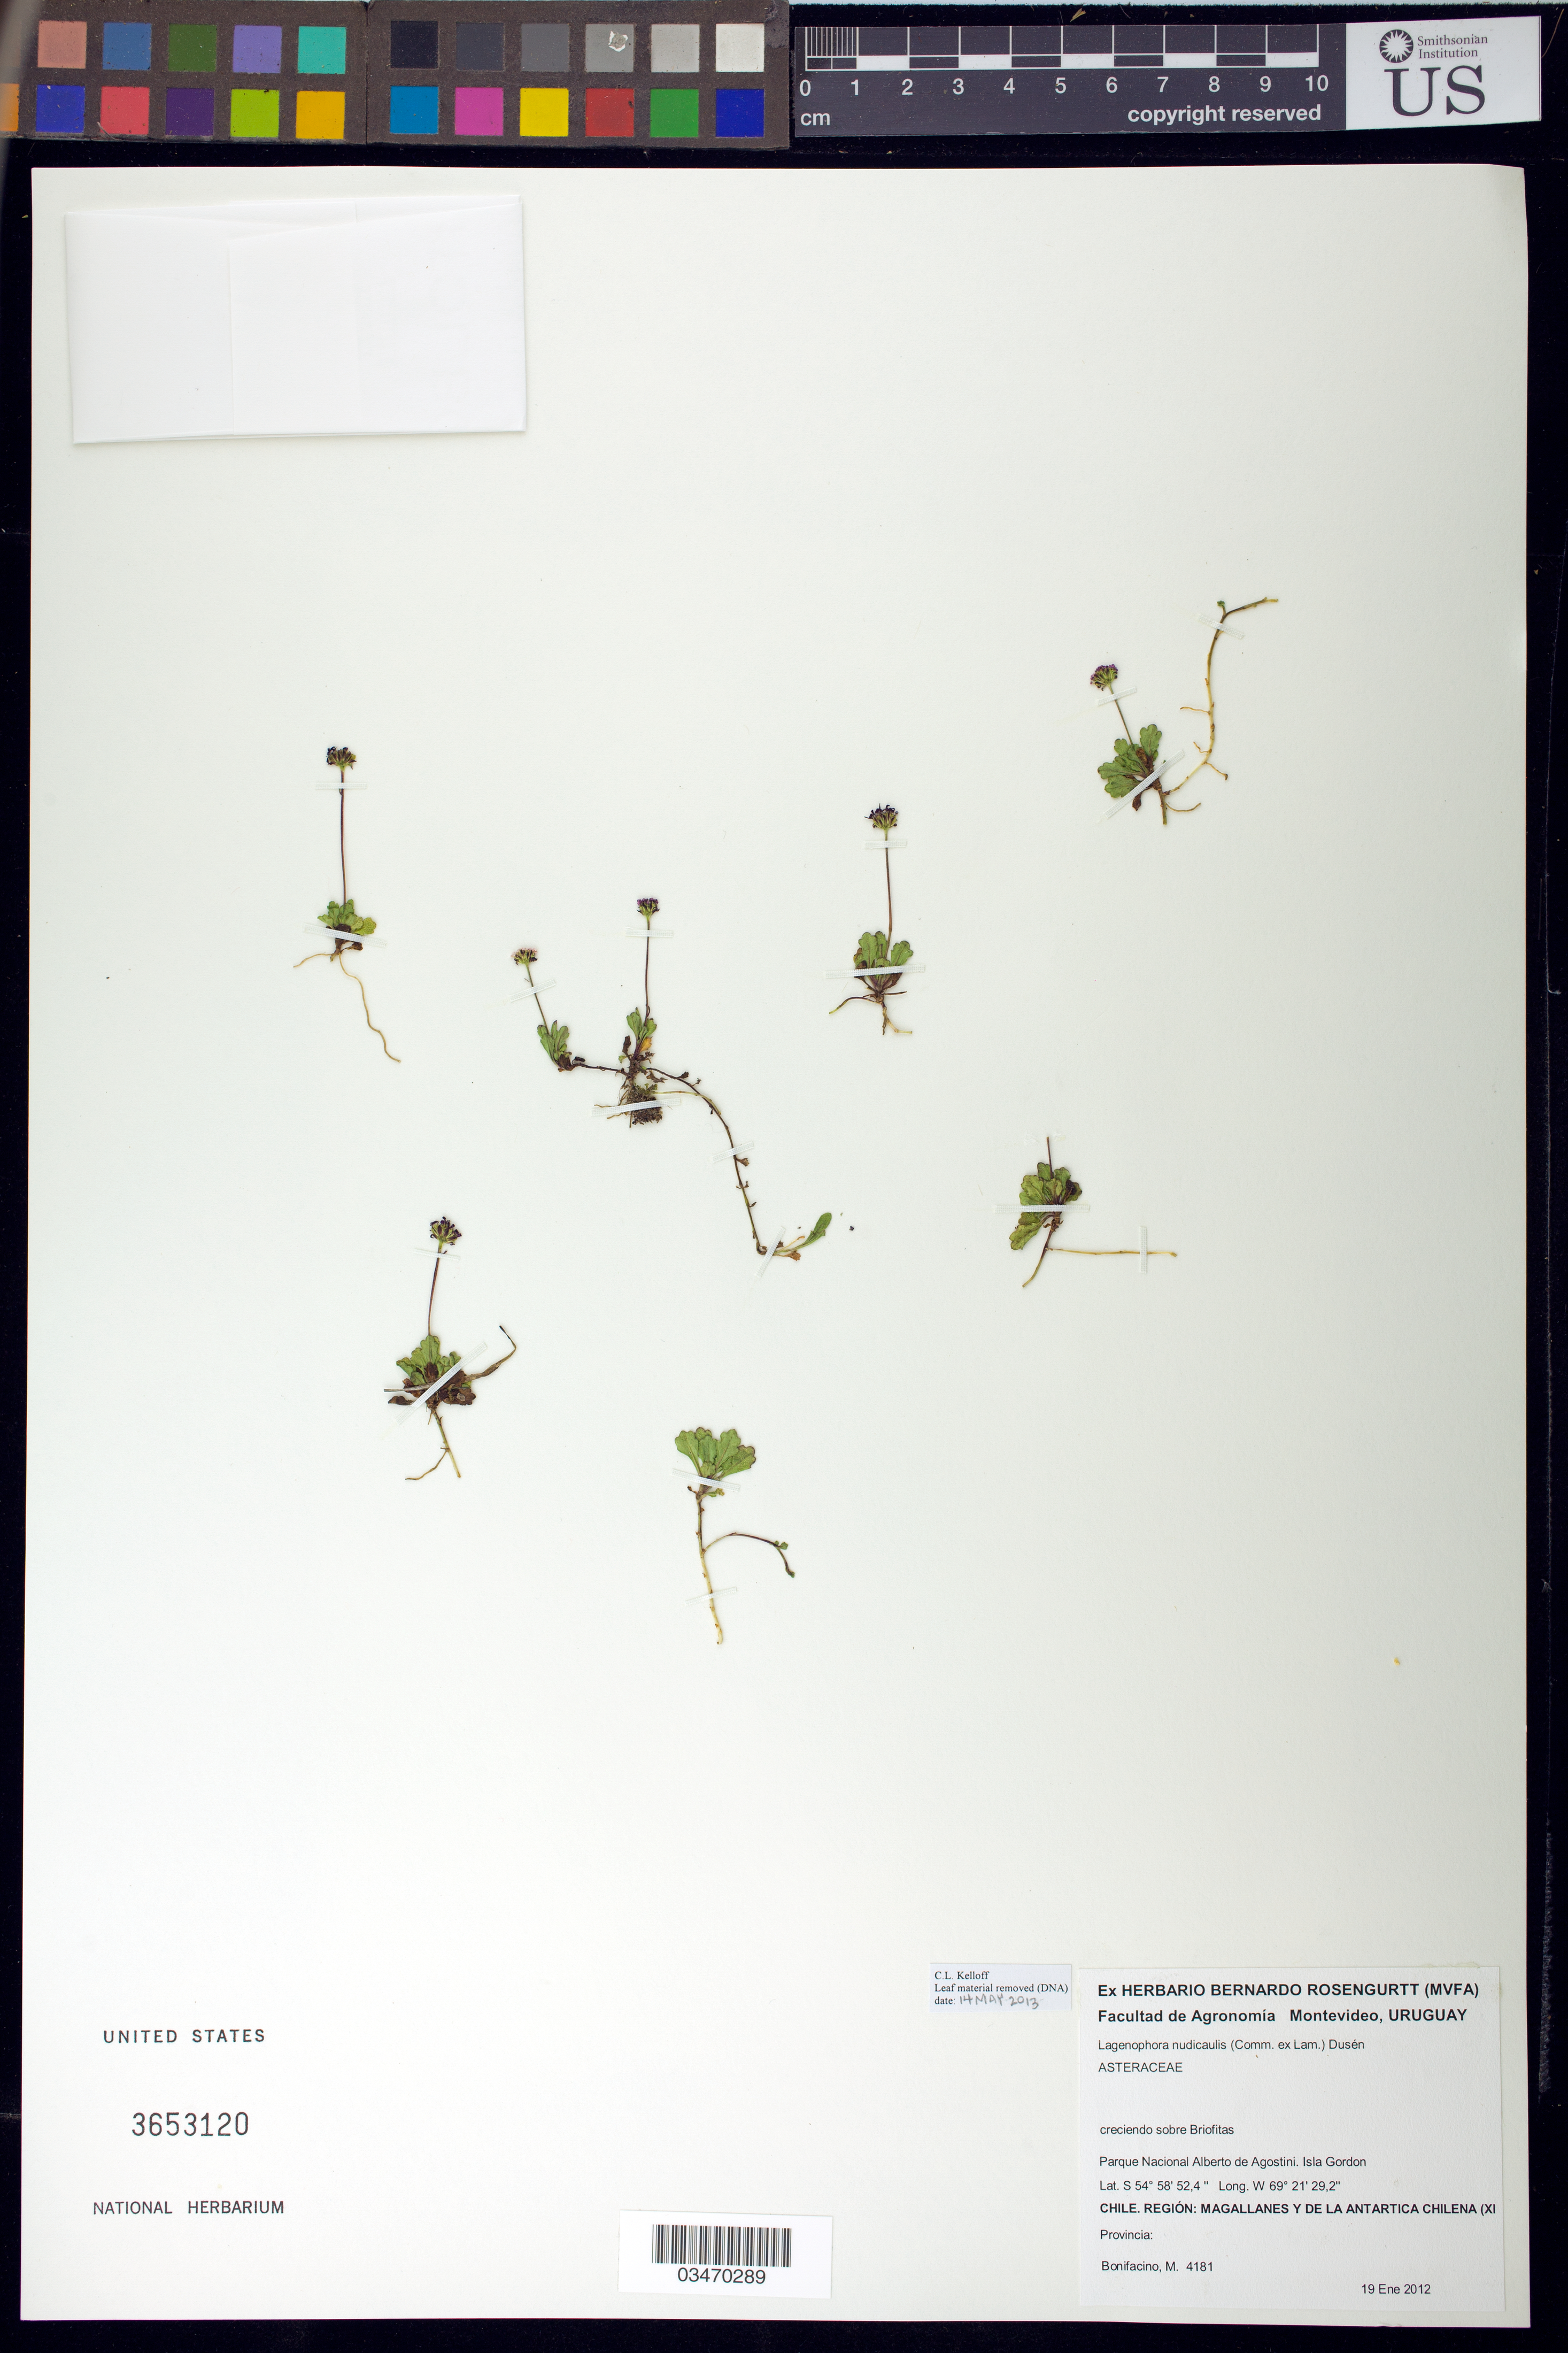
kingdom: Plantae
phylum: Tracheophyta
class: Magnoliopsida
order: Asterales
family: Asteraceae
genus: Lagenophora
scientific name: Lagenophora nudicaulis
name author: (Lam.) T.R. Dudley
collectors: M. Bonifacino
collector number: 4181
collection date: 2012-01-19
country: Chile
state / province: Magallanes y de la Antártica Chilena (XII)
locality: Parque Nacional Alberto de Agostini. Isla Gordon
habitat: Creciendo sobre Briofitas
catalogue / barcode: US 3653120